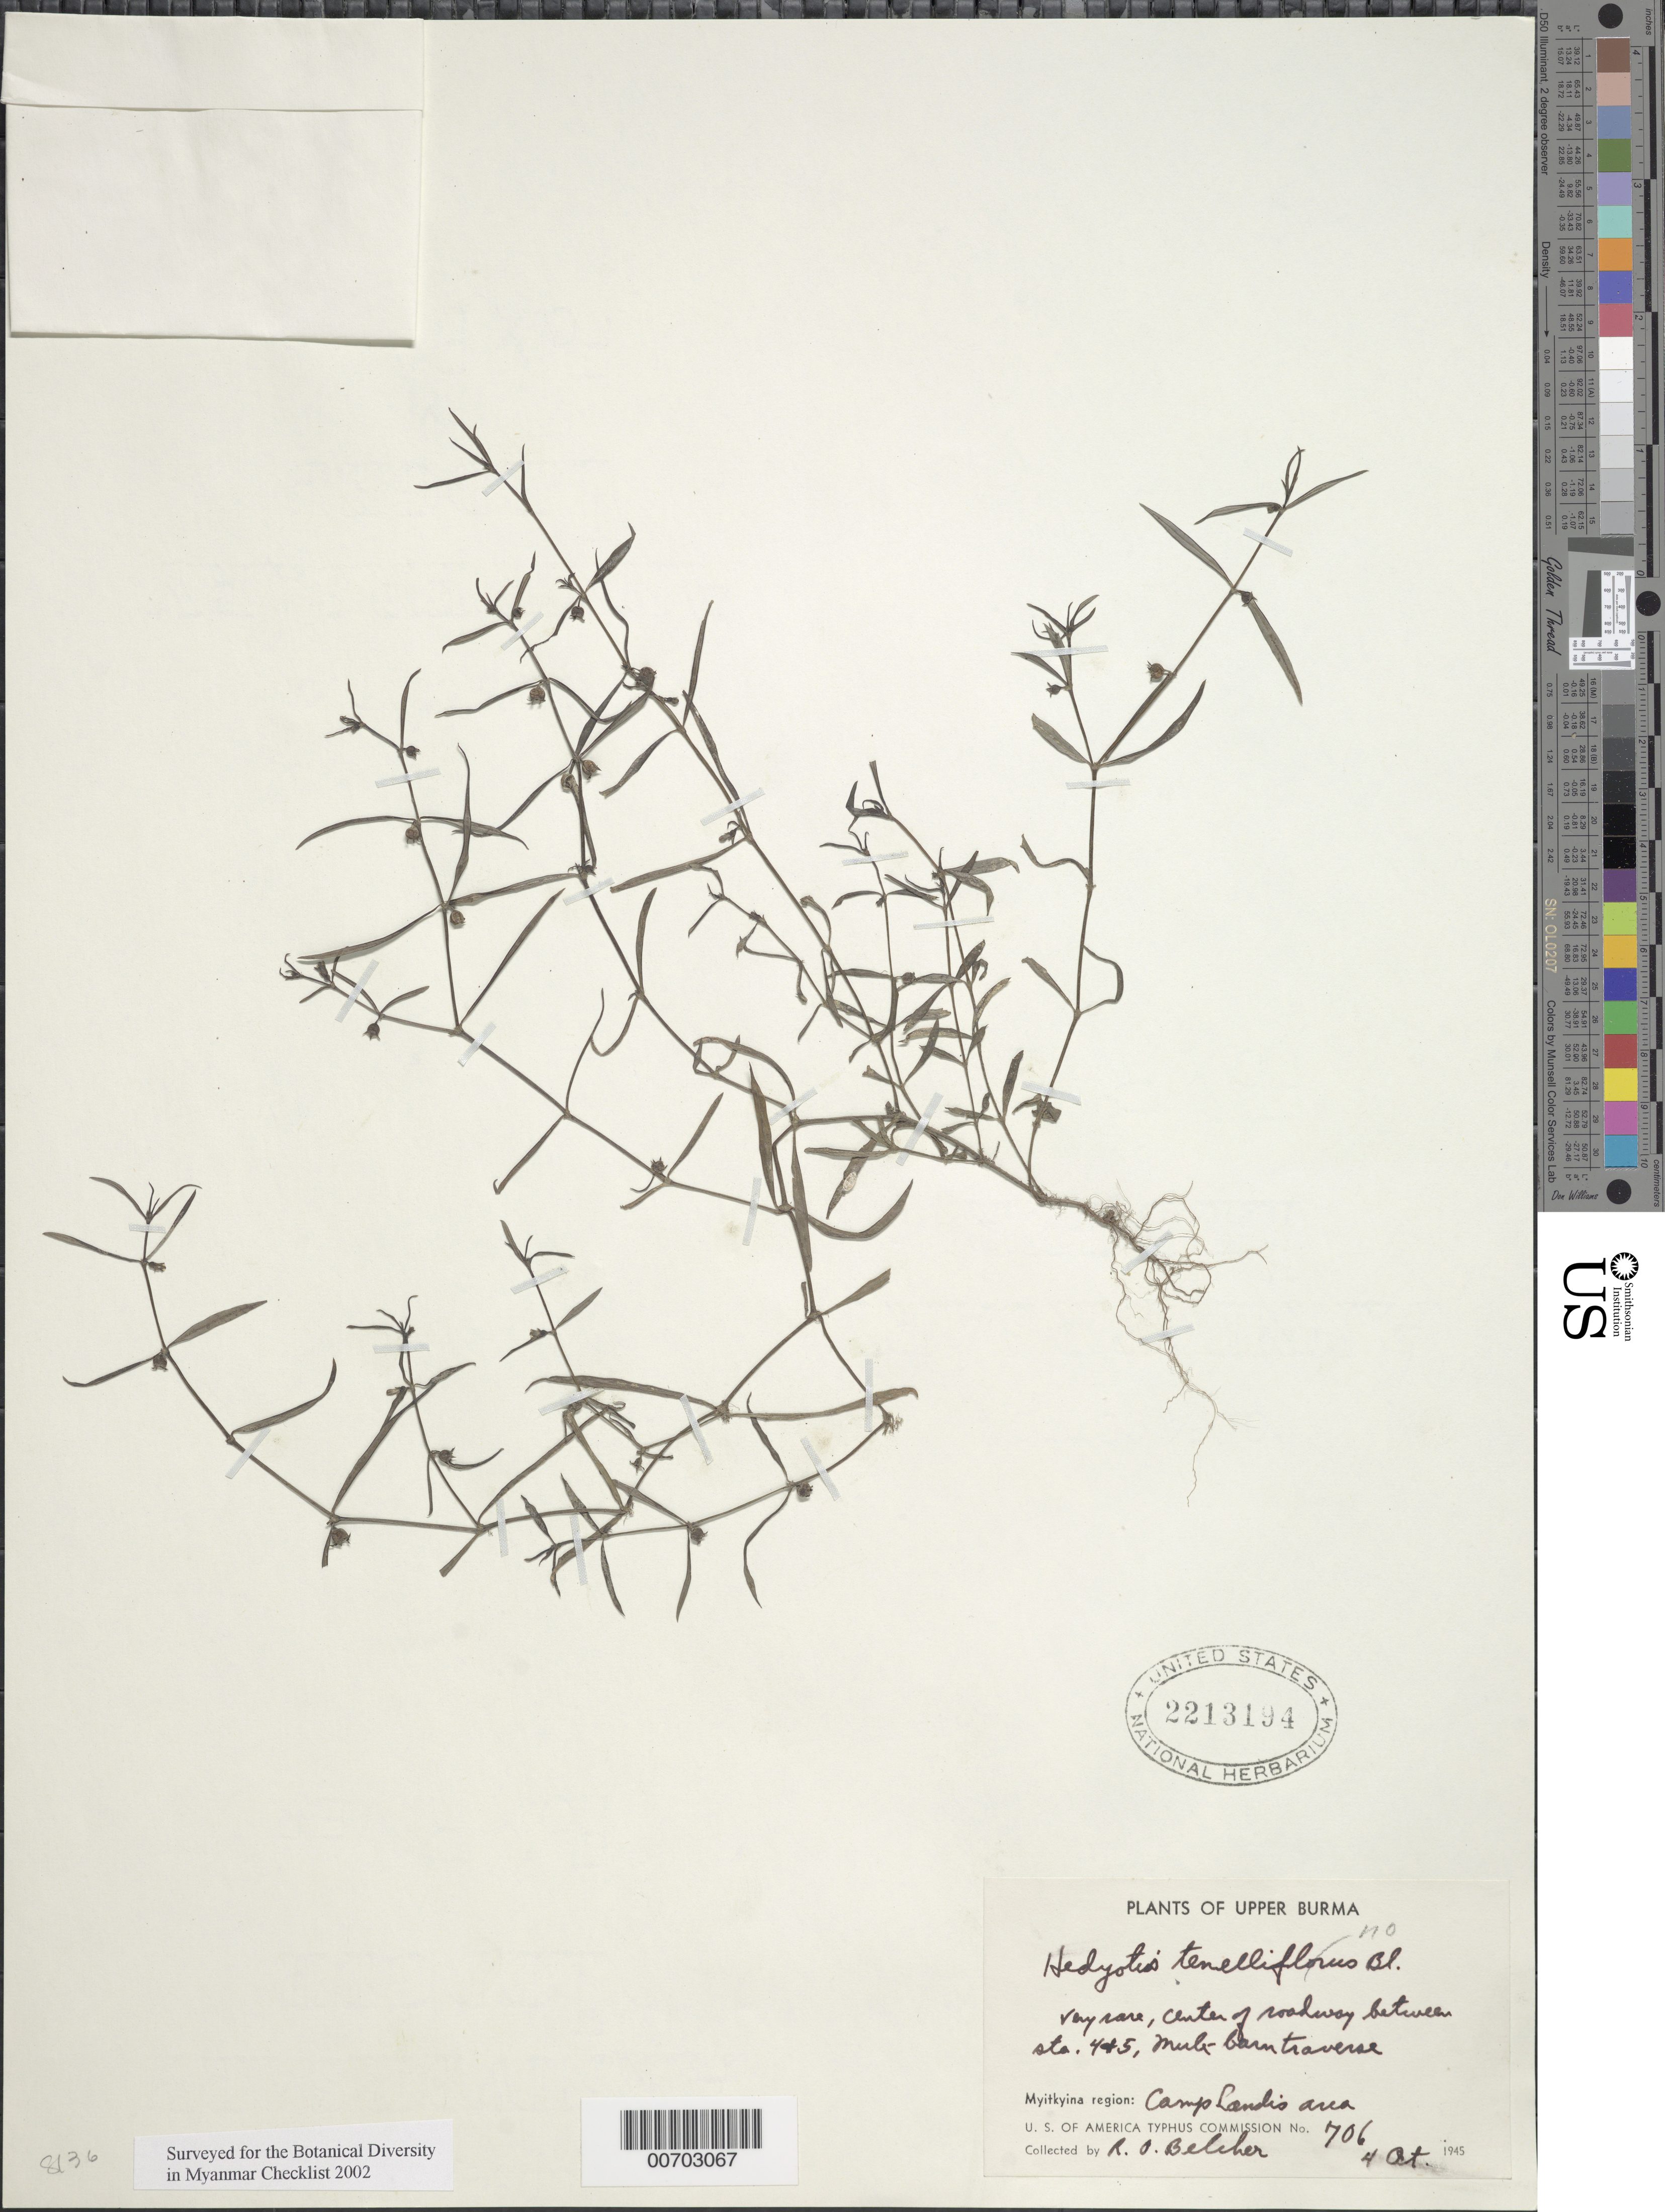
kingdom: Plantae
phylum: Tracheophyta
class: Magnoliopsida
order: Gentianales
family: Rubiaceae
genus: Hedyotis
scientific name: Hedyotis tenelliflora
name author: Blume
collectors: R. Belcher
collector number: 706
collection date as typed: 04 Oct 1945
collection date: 1945-10-04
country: Myanmar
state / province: Kachin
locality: Myitkyina, Camp Landis area, Sta. 4-5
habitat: Center of roadway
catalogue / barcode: US 2213194